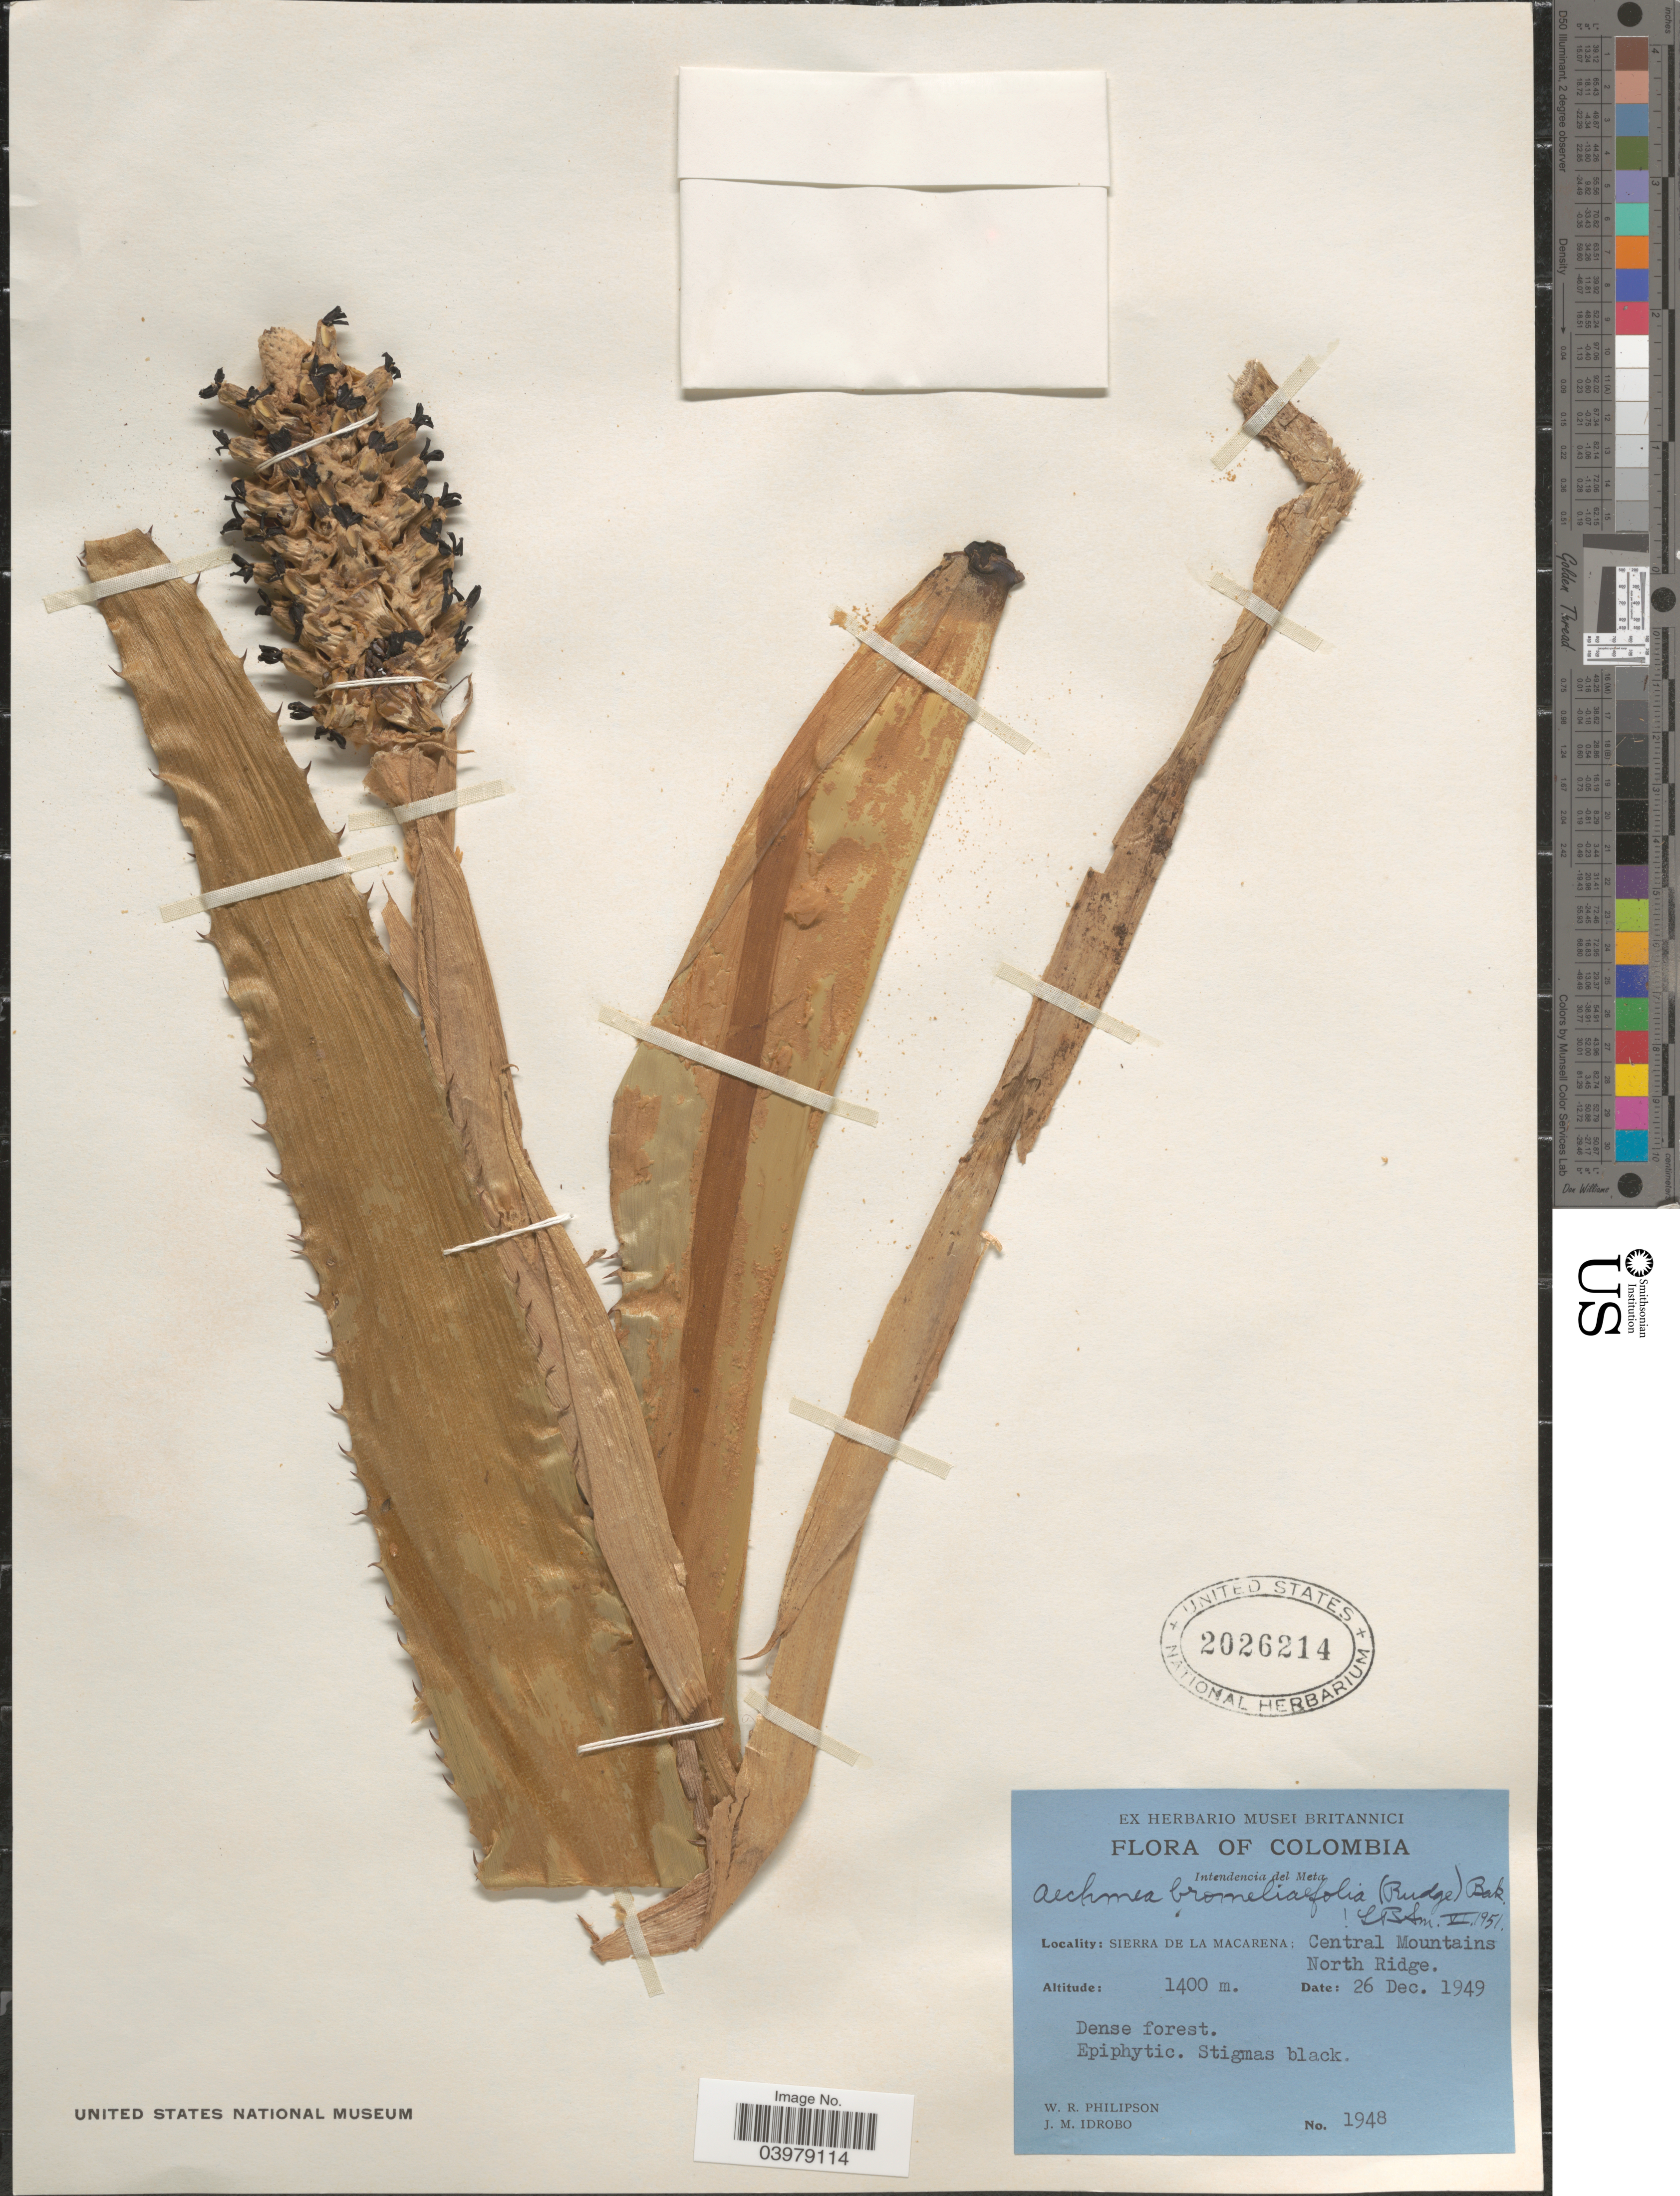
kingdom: Plantae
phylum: Tracheophyta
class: Liliopsida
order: Poales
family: Bromeliaceae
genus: Aechmea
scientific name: Aechmea bromeliifolia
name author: (Rudge) Baker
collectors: W. R. Philipson & J. M. Idrobo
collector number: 1948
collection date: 1949-12-26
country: Colombia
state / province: Meta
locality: Intendecia del Meta. Sierra de La Macarena: Central Mountains North Ridge.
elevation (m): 1400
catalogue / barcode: US 2026214